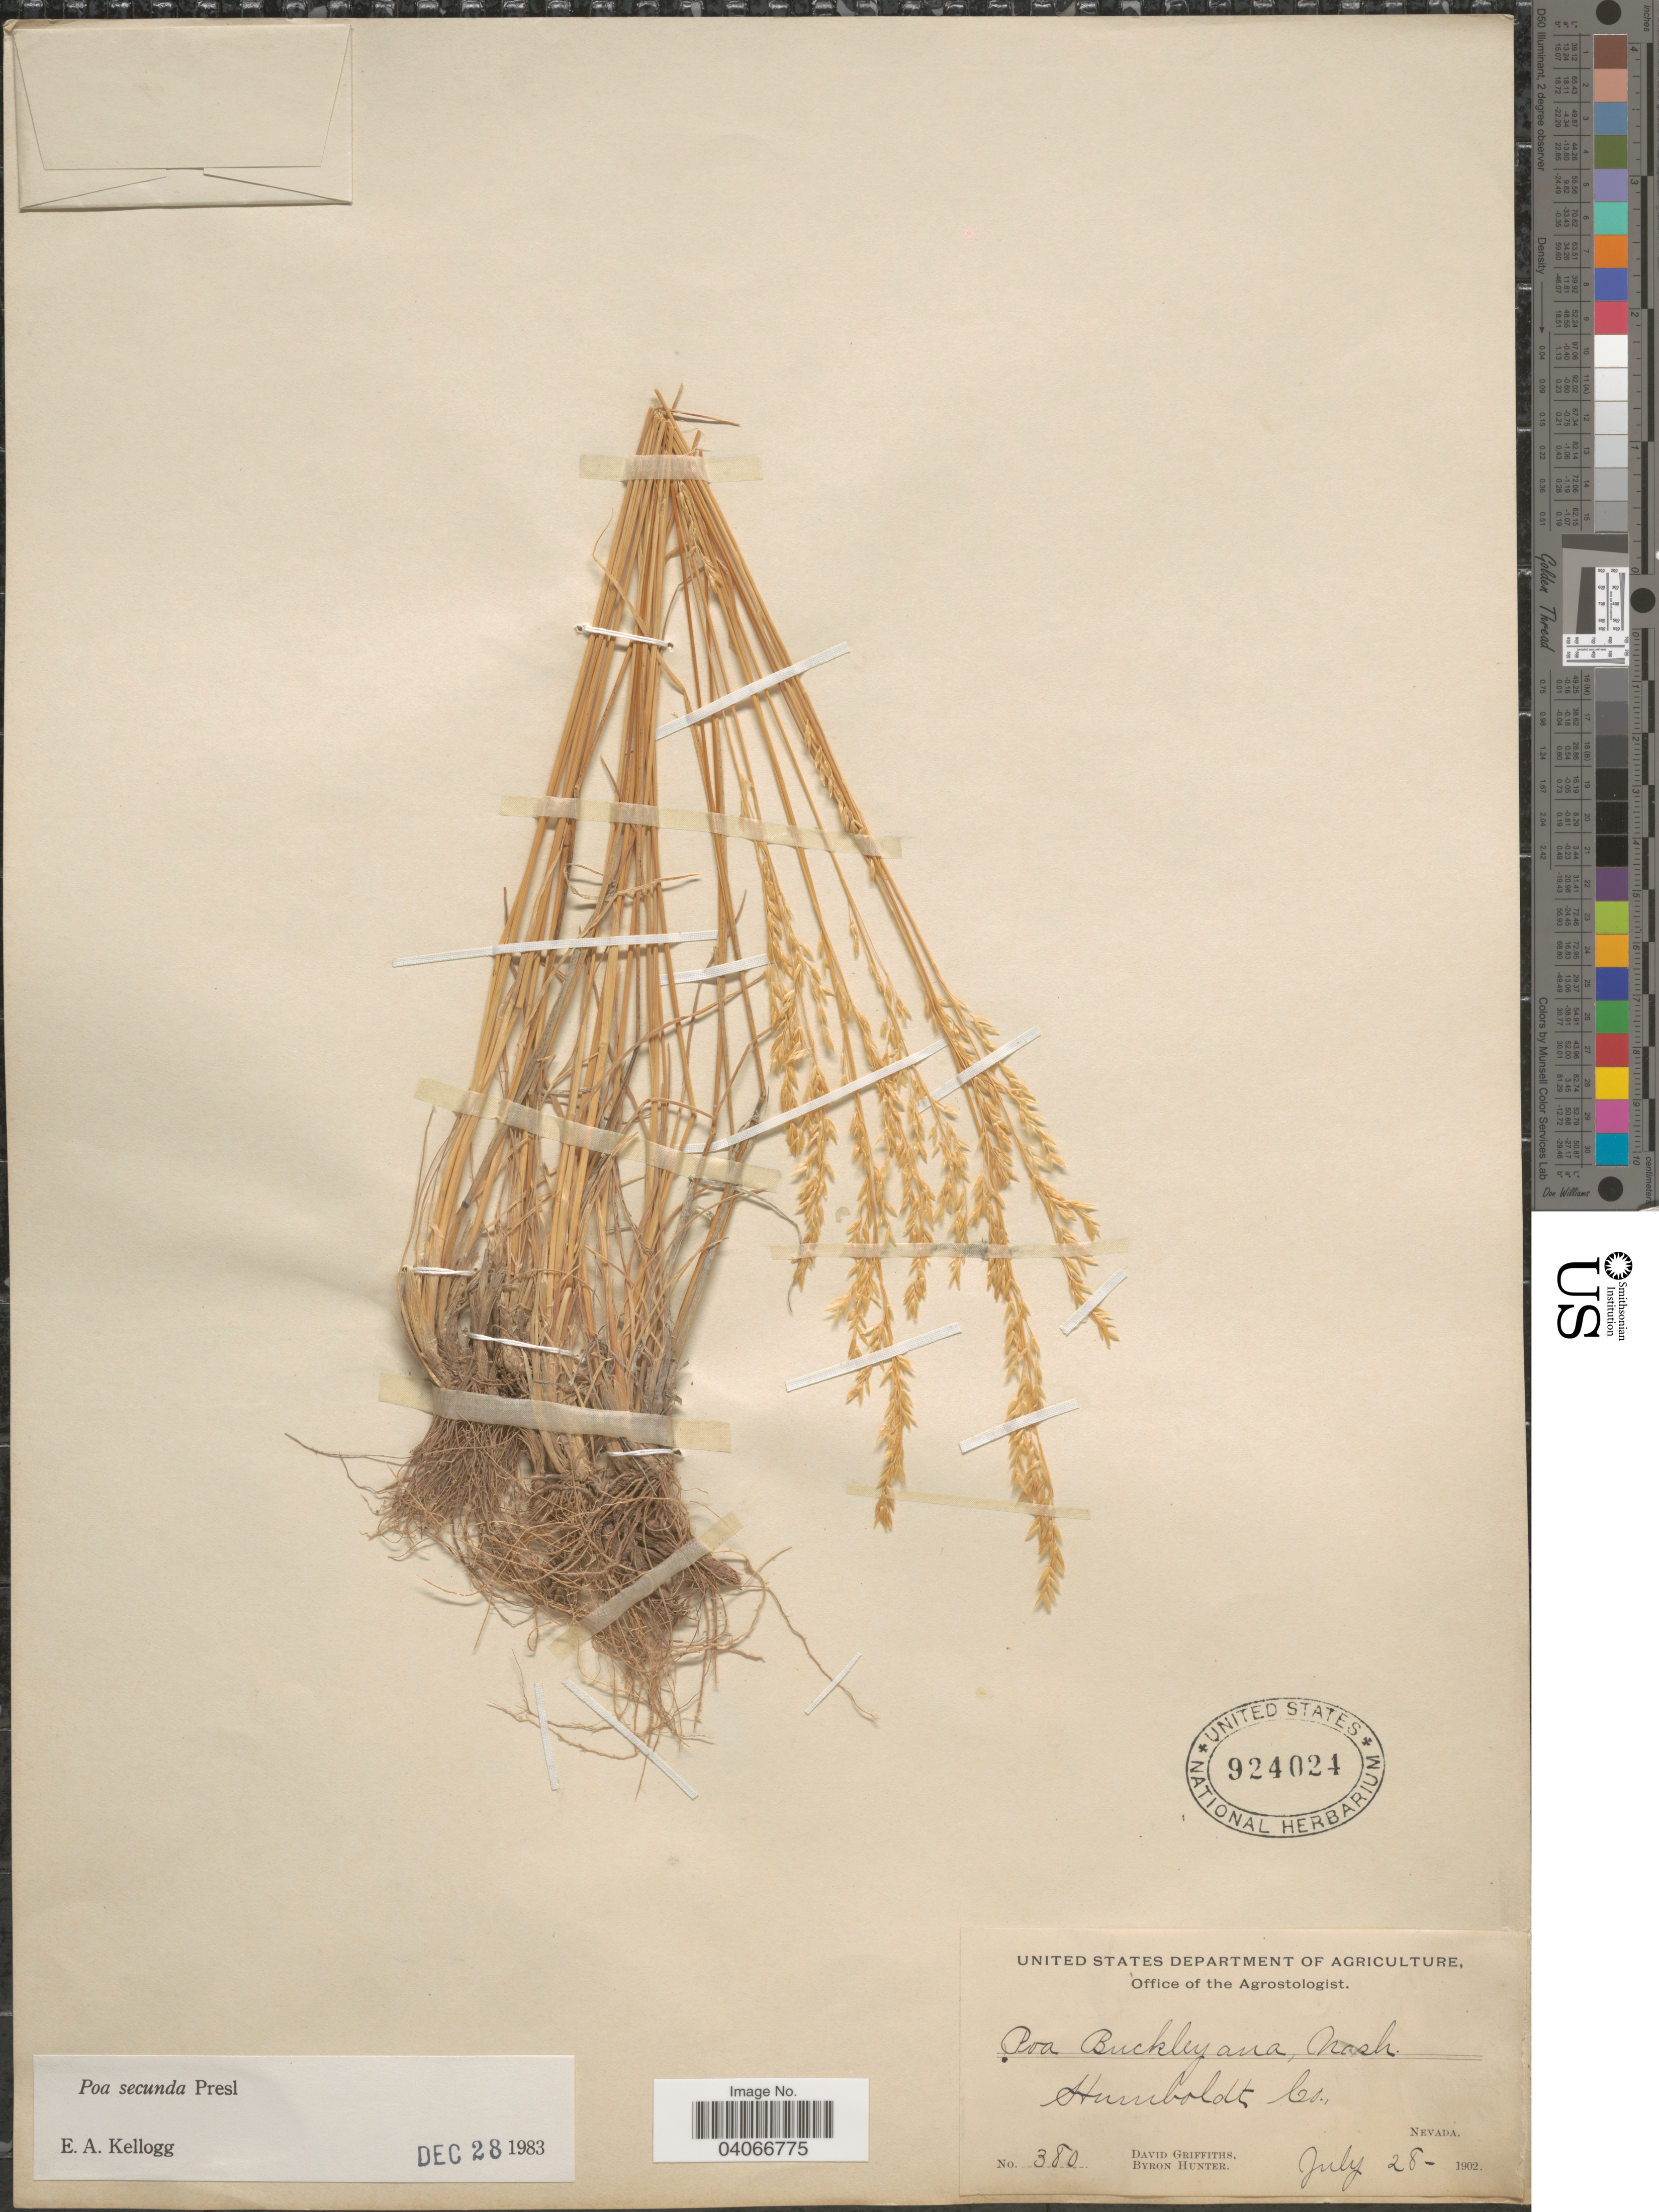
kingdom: Plantae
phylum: Tracheophyta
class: Liliopsida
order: Poales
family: Poaceae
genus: Poa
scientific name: Poa secunda subsp. secunda var. scabrella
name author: (Thurb.) Soreng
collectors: D. Griffiths & B. Hunter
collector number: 380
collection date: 1902-07-28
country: United States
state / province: Nevada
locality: Humboldt Co.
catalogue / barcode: US 924024